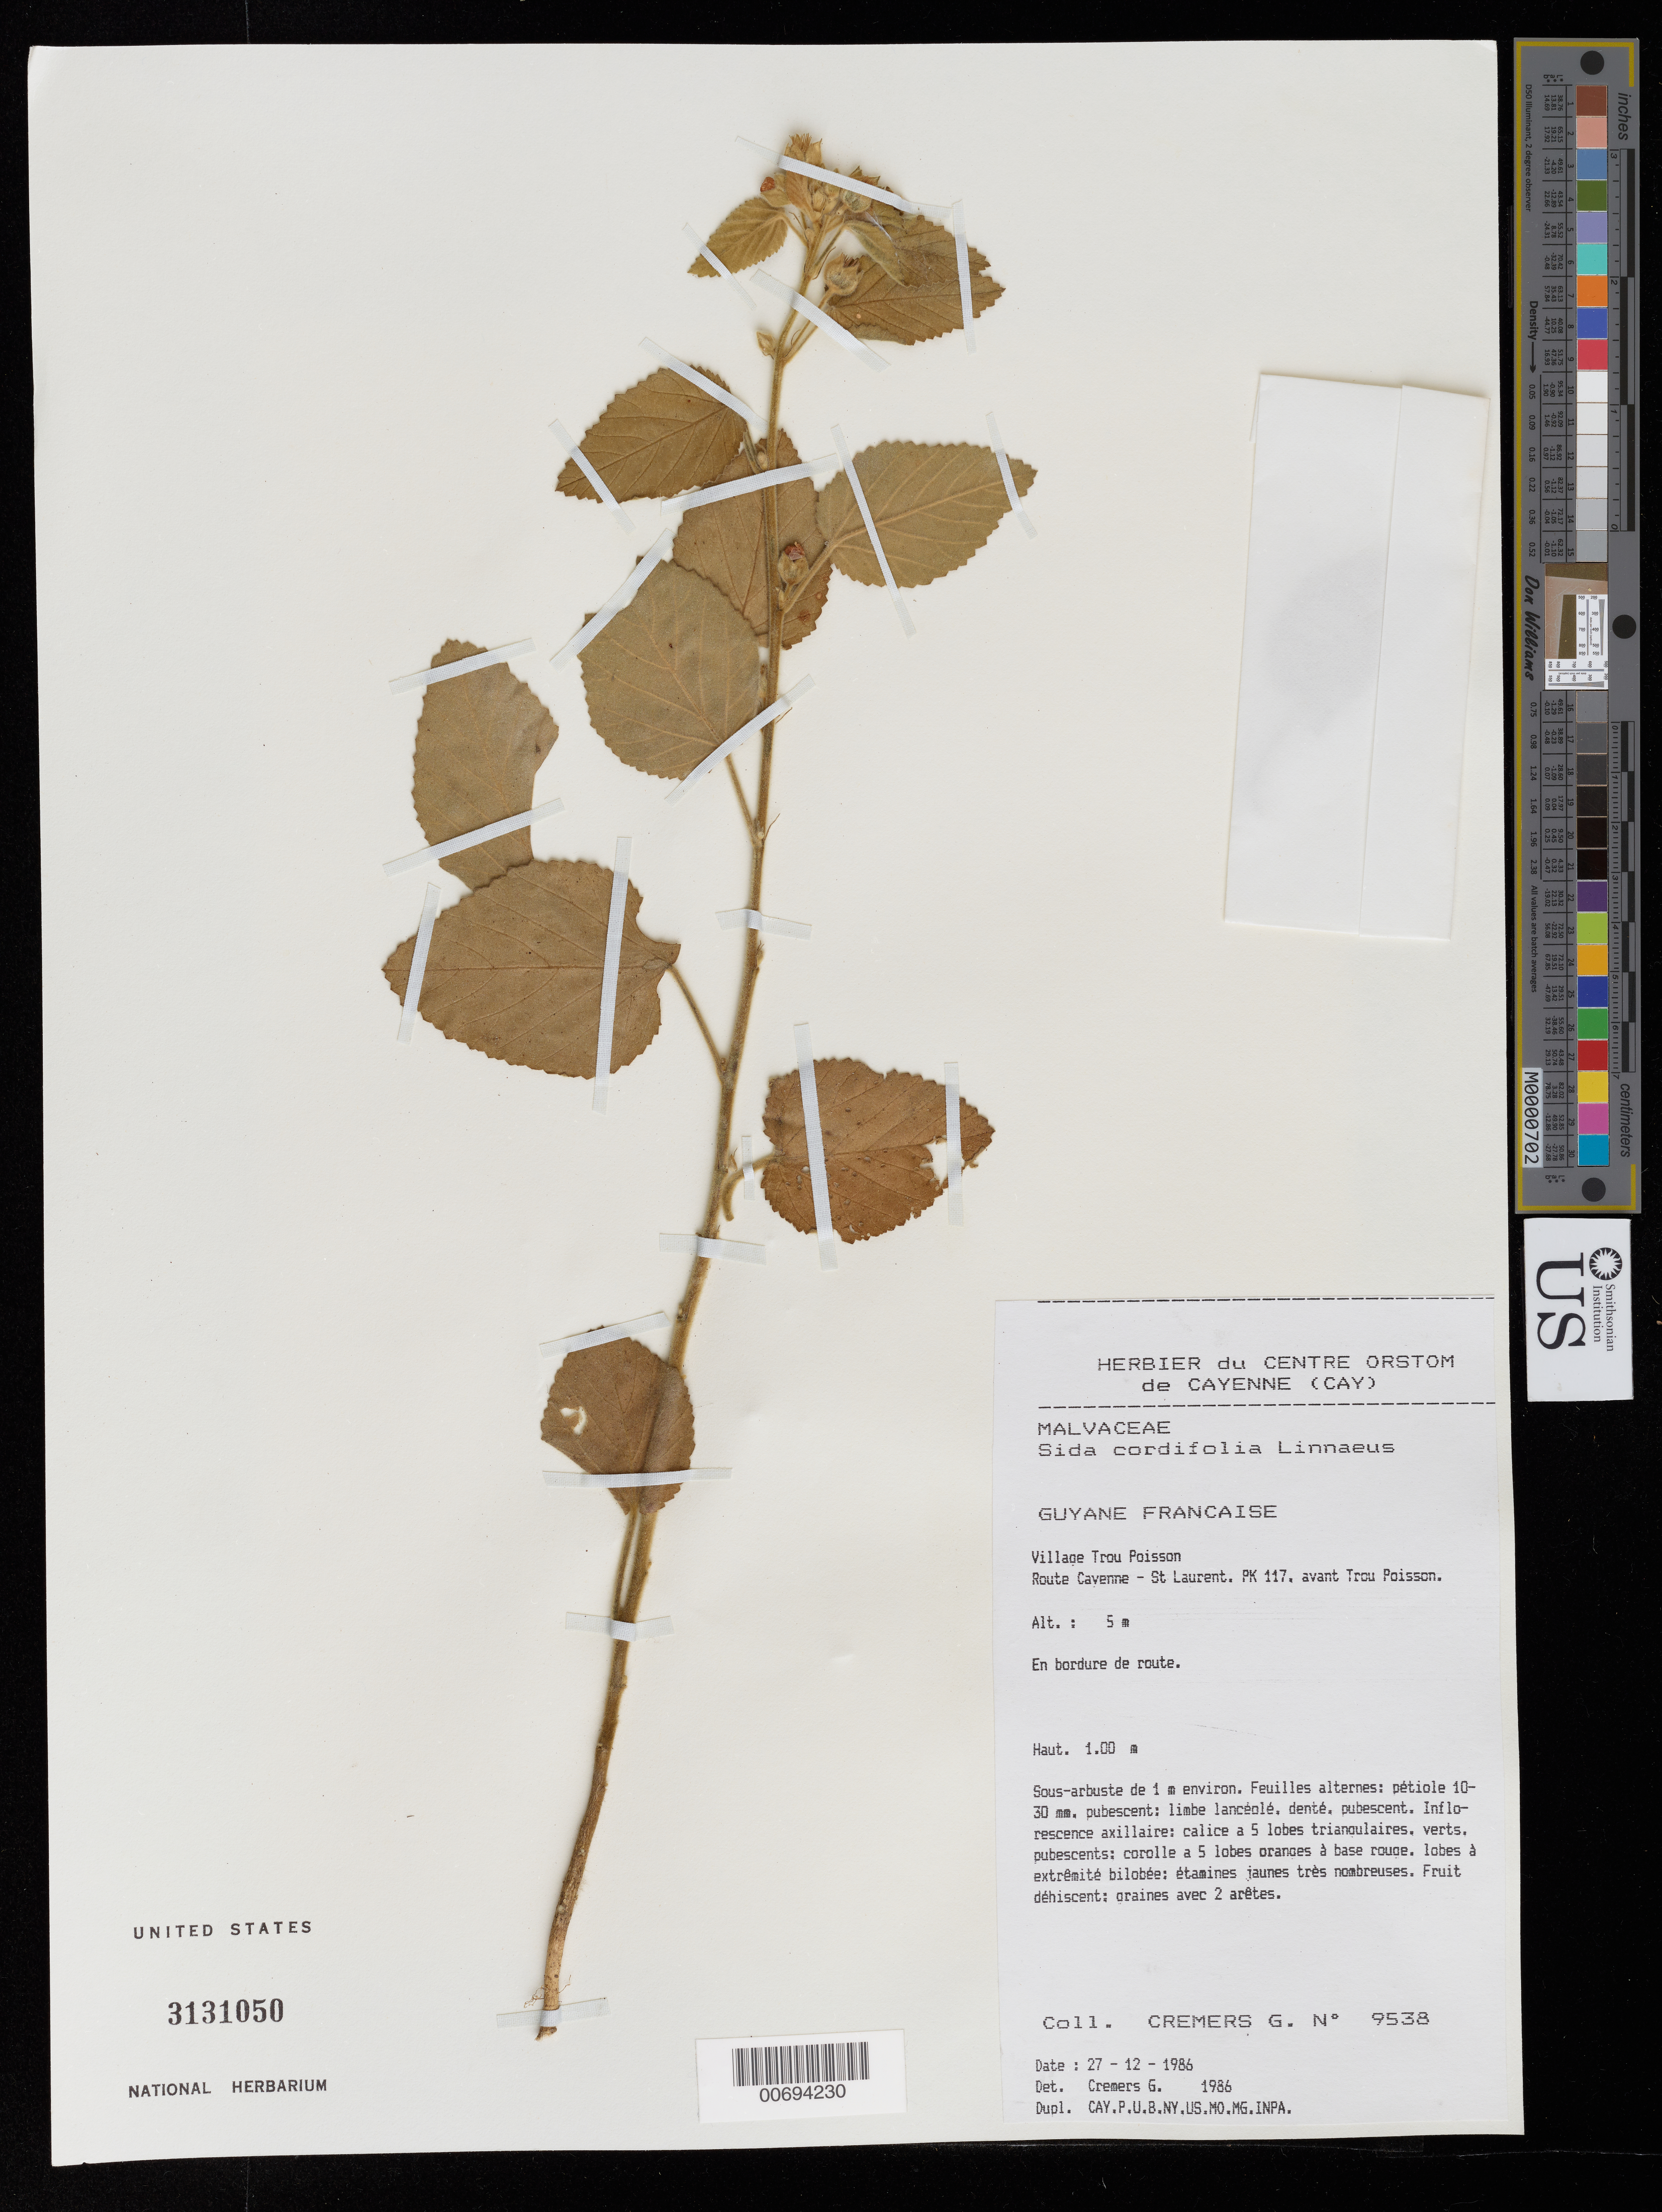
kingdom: Plantae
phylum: Tracheophyta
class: Magnoliopsida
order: Malvales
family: Malvaceae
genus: Sida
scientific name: Sida cordifolia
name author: L.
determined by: Cremers, Georges A.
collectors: G. Cremers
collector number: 9538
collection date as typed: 27-Dec-86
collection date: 1986-12-27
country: French Guiana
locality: Trou Poison Village, Route Cayenne-St. Laurent, PK 117, avant Trou Poisson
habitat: Roadside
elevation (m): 5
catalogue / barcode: US 3131050